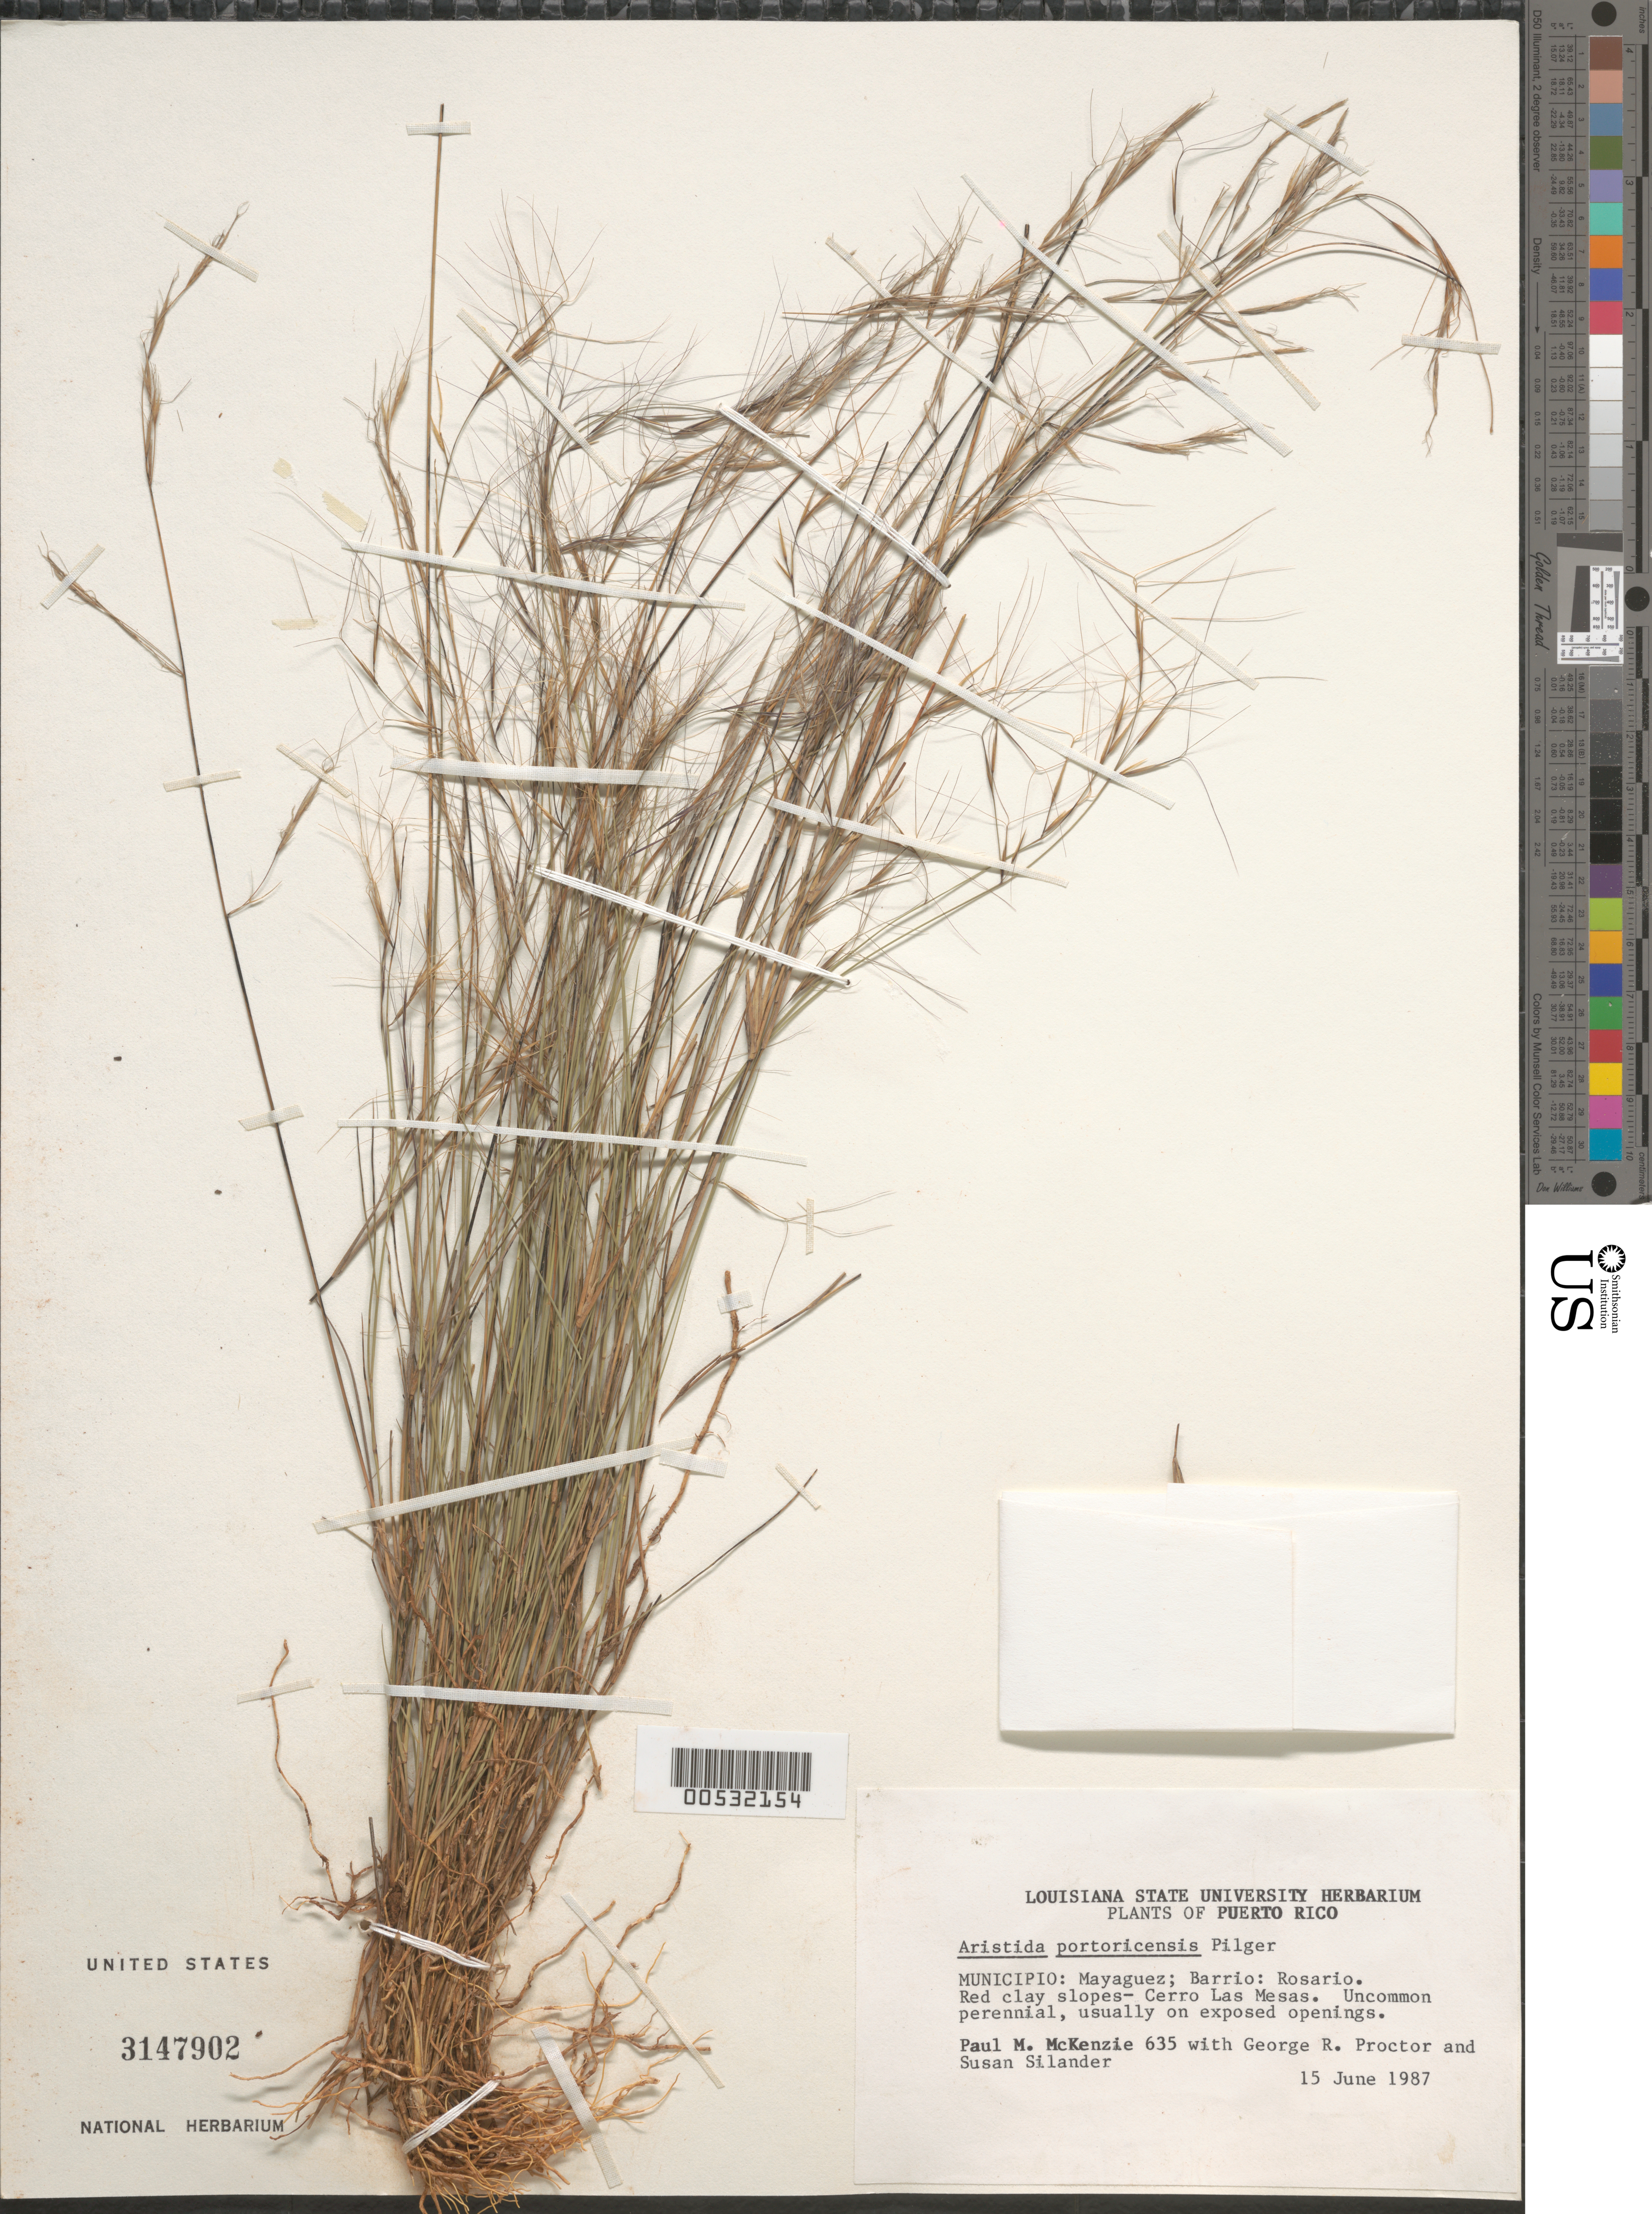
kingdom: Plantae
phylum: Tracheophyta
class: Liliopsida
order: Poales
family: Poaceae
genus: Aristida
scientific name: Aristida portoricensis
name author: Pilg. in Urb.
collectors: P. McKenzie, G. R. Proctor & S. Silander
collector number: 635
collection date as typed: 15 Jun 1987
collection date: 1987-06-15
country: Puerto Rico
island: Greater Antilles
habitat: Red clay slopes. Usually on exposed openings.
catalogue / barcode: US 3147902